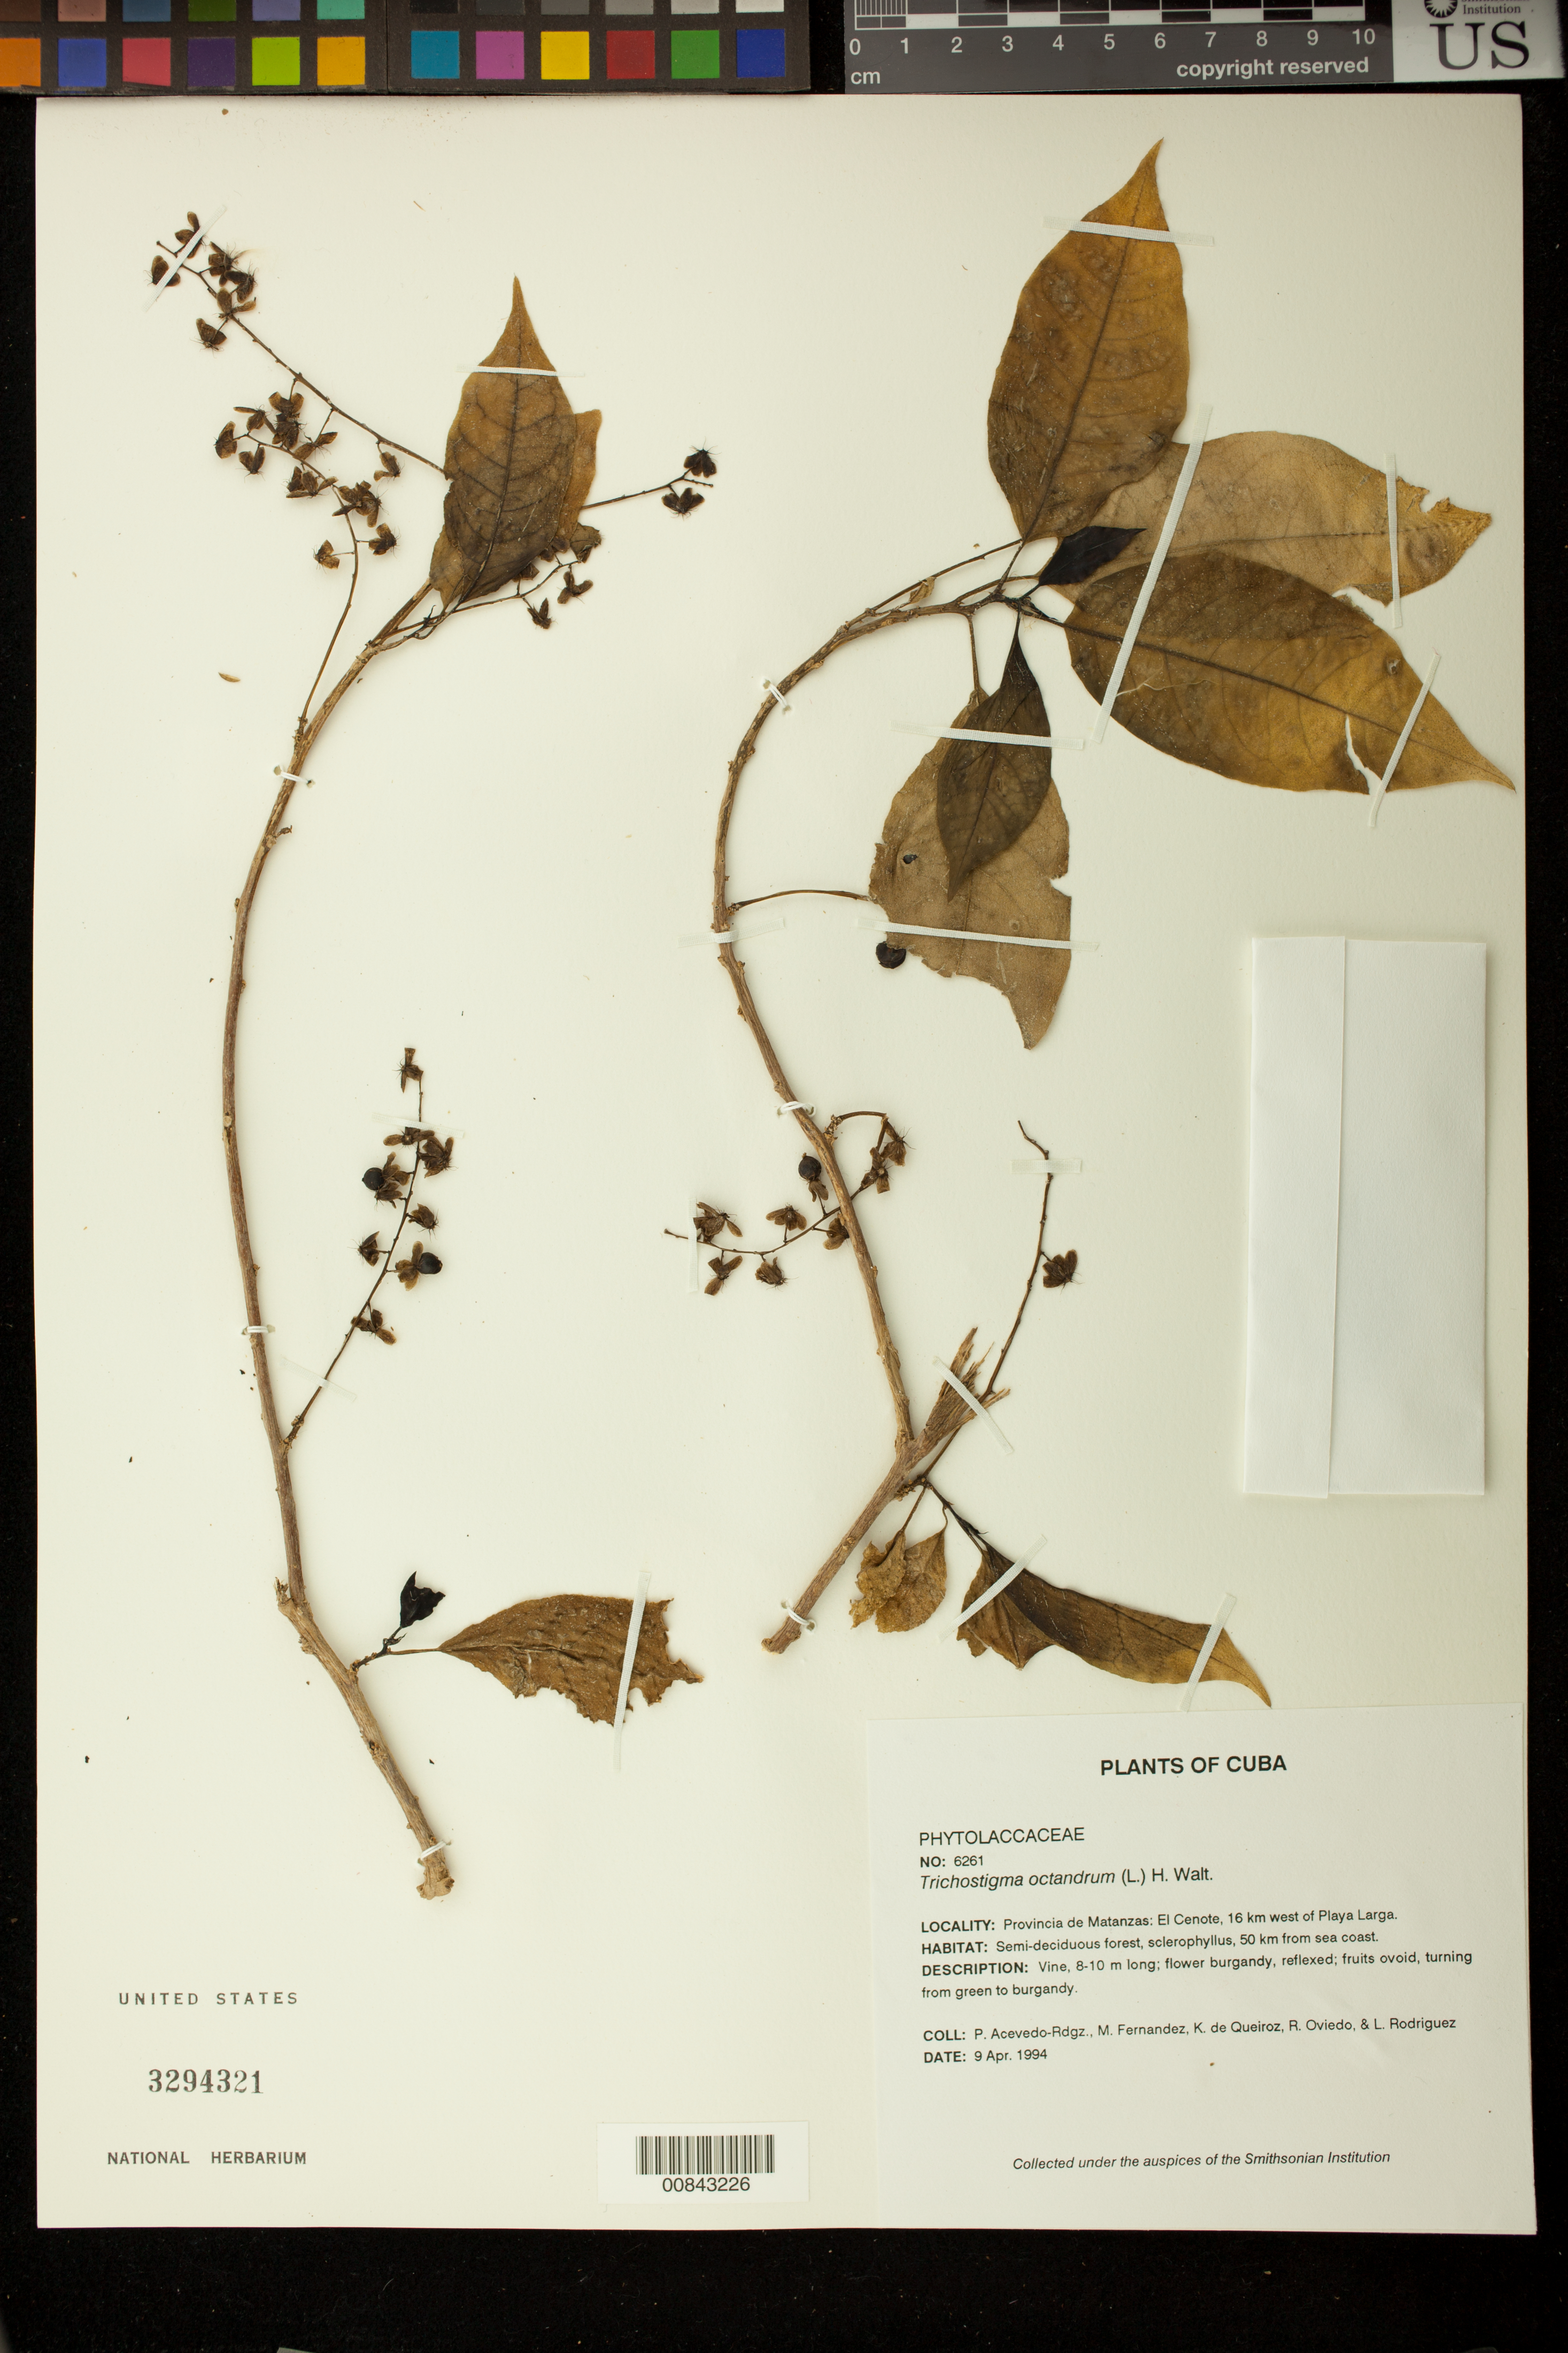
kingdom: Plantae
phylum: Tracheophyta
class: Magnoliopsida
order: Caryophyllales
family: Phytolaccaceae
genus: Trichostigma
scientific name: Trichostigma octandrum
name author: (L.) H. Walter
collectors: P. Acevedo-Rodr., M. Fernández, K. De Queiroz, R. Oviedo & L. Rodriguez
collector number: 6261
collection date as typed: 09 Apr 1994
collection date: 1994-04-09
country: Cuba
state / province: Matanzas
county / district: Municipio de Ciénaga de Zapata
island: Cuba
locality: El Cenote, 16 km west of Playa Larga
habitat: Semi-deciduous forest, sclerophyllus, 50 km from sea coast.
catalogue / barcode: US 3294321